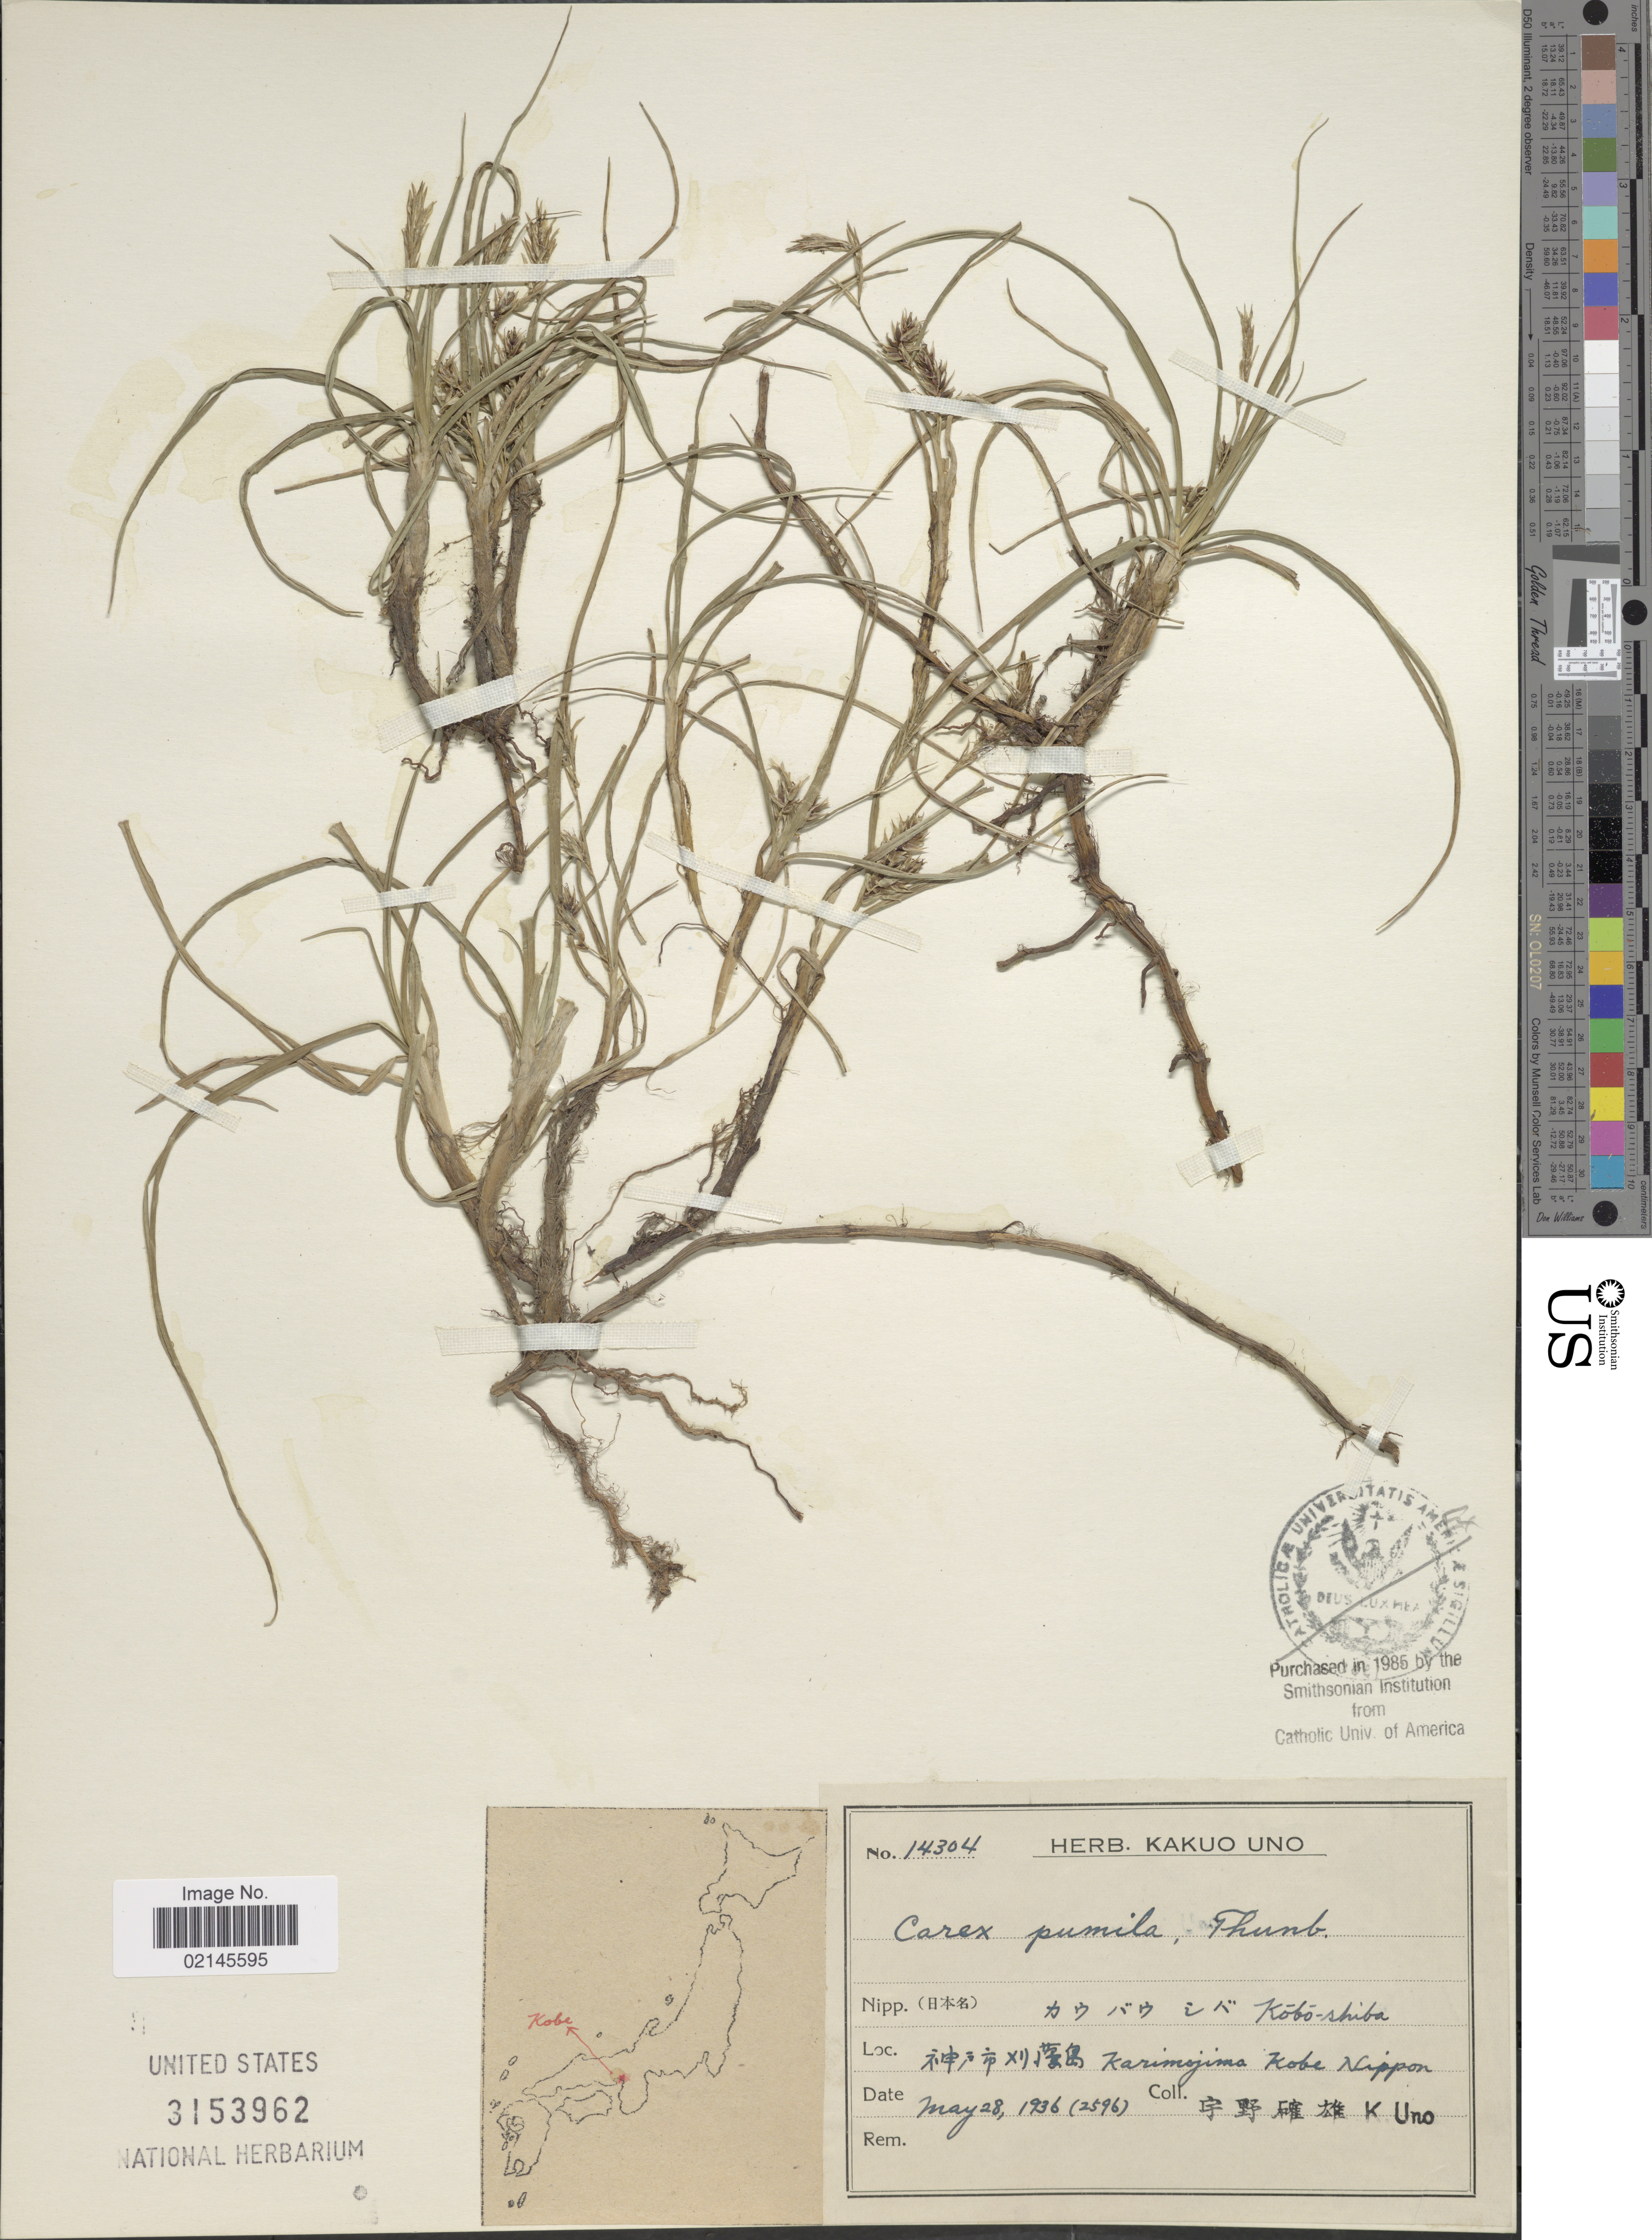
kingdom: Plantae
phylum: Tracheophyta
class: Liliopsida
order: Poales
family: Cyperaceae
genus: Carex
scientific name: Carex pumila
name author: Thunb.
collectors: K. Uno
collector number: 14304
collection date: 1936-05-28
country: Japan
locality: Karimojima, Kobe, Nippon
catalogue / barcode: US 3153962